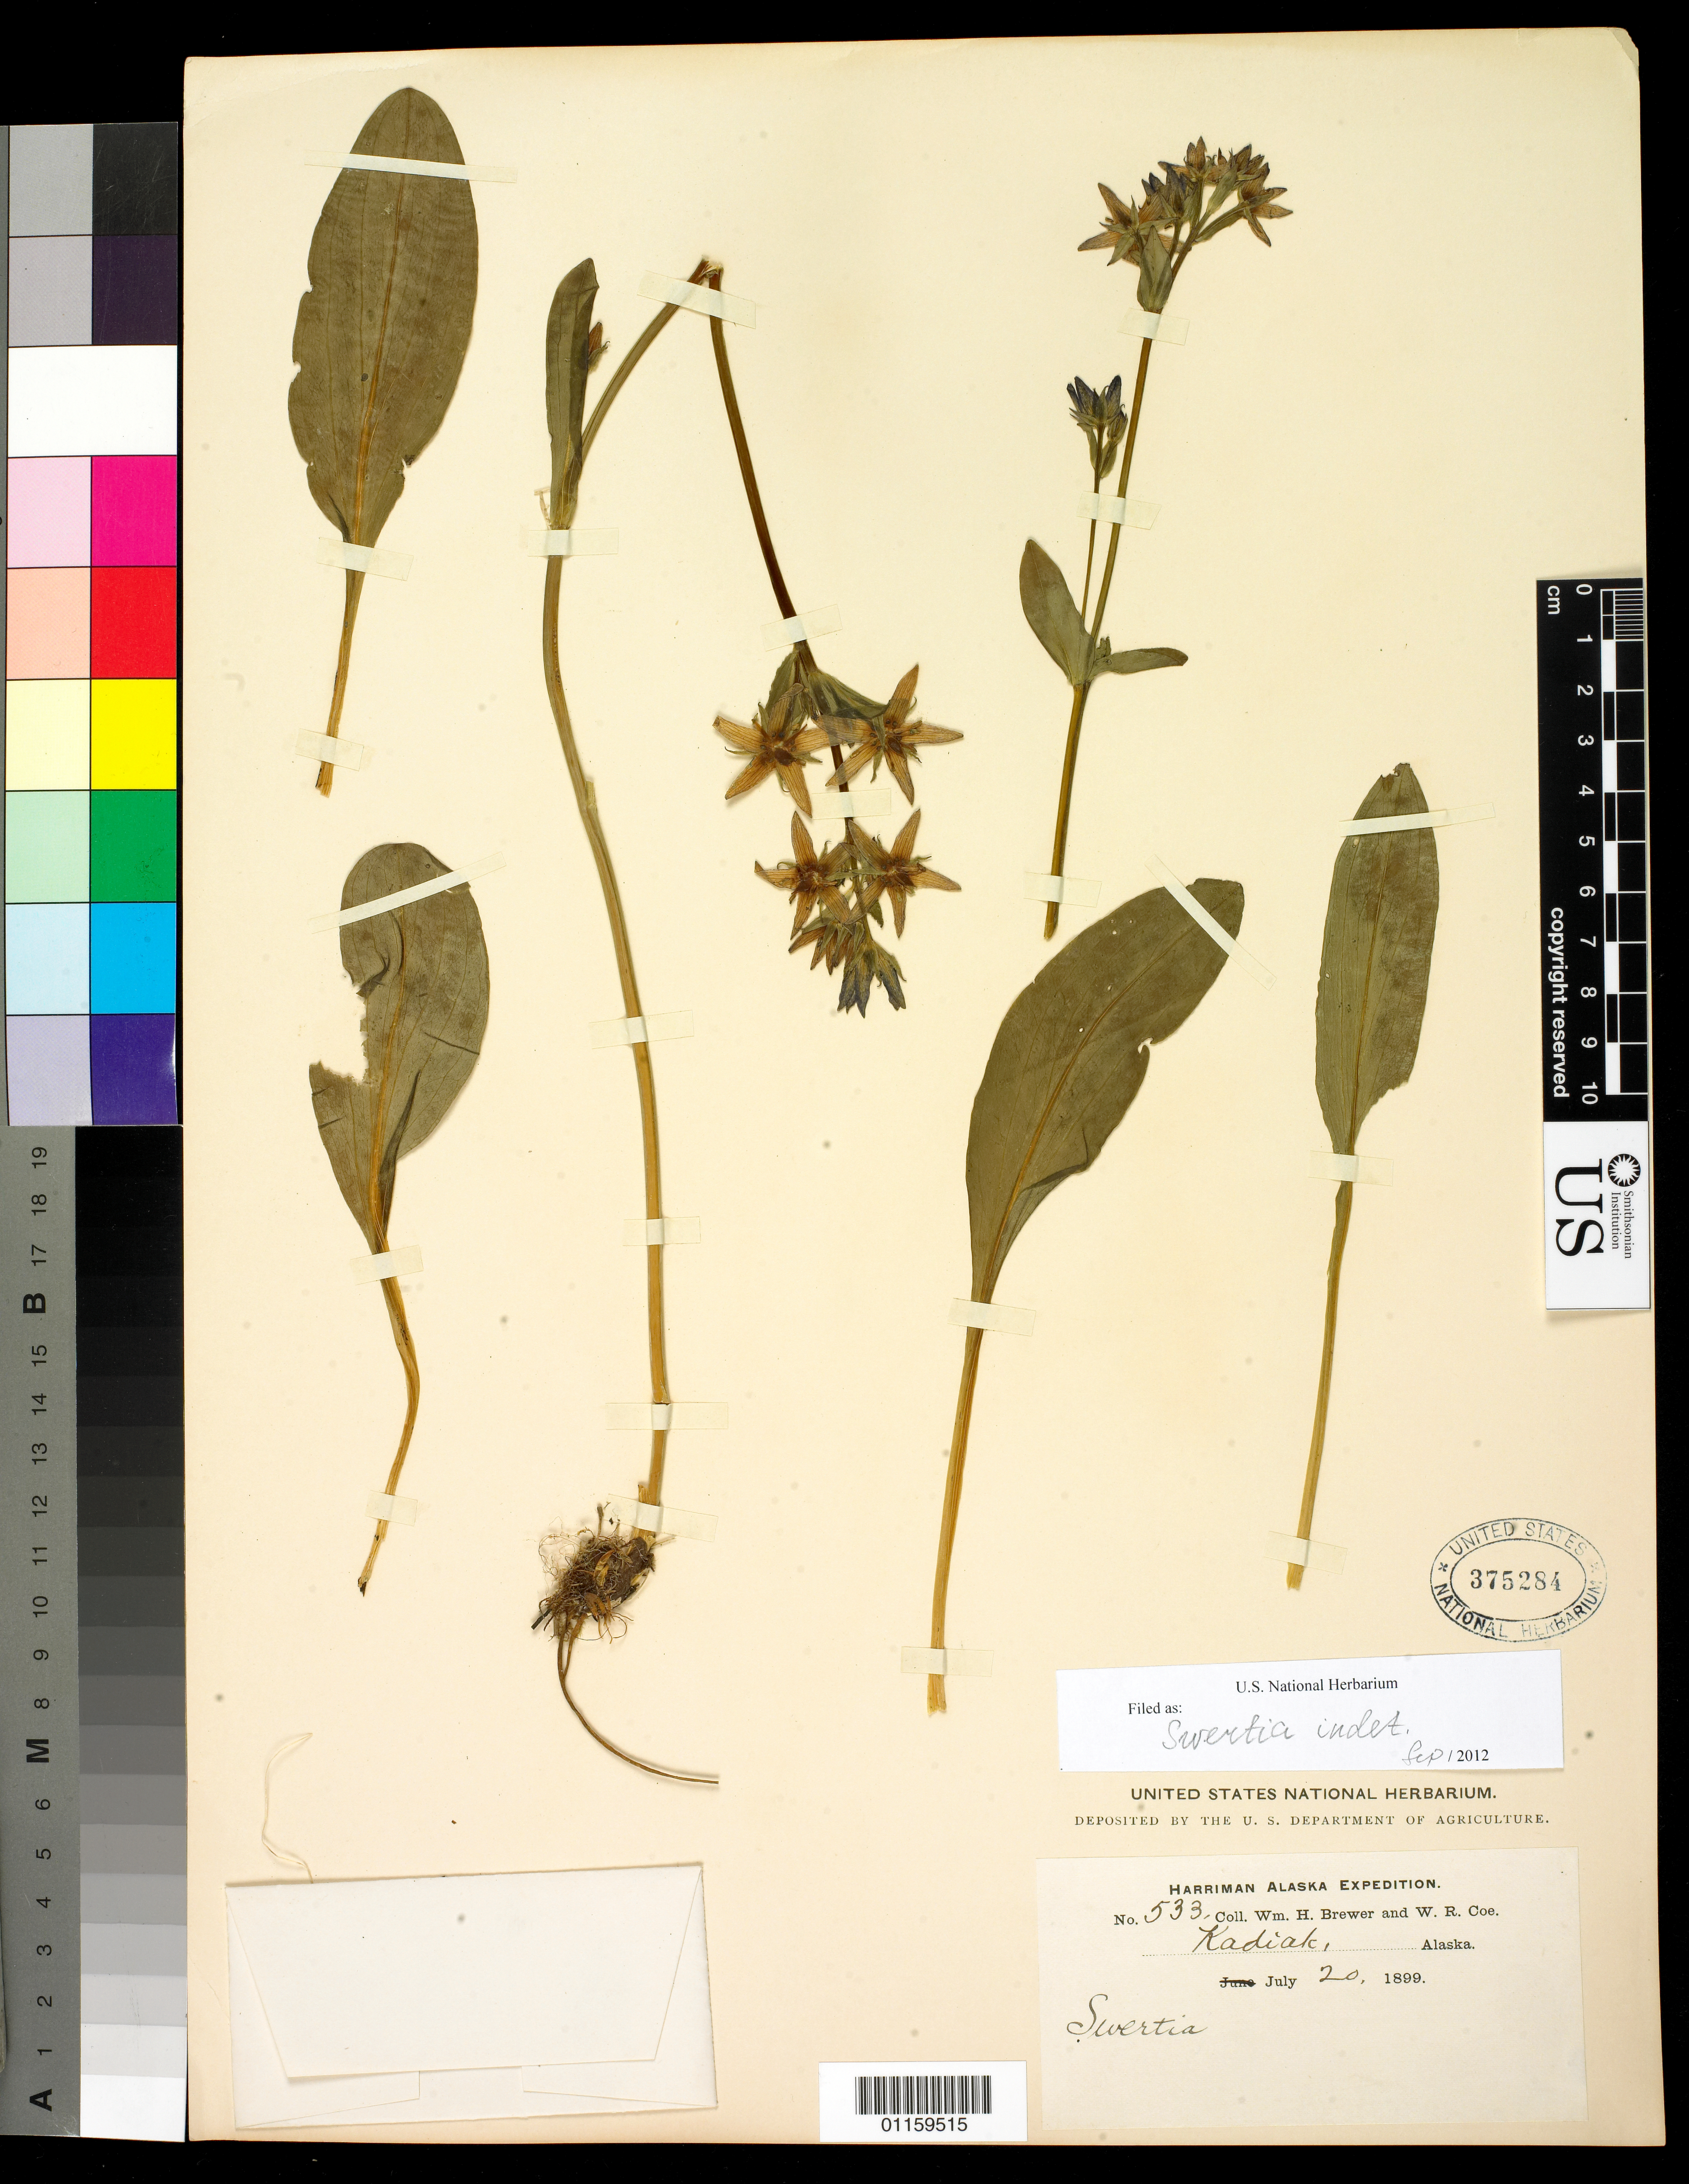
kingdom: Plantae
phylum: Tracheophyta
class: Magnoliopsida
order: Gentianales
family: Gentianaceae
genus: Swertia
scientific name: Swertia sp.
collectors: W. H. Brewer & W. Coe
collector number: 533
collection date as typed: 20 Jul 1899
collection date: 1899-07-20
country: United States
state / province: Alaska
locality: Kodiak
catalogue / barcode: US 375284